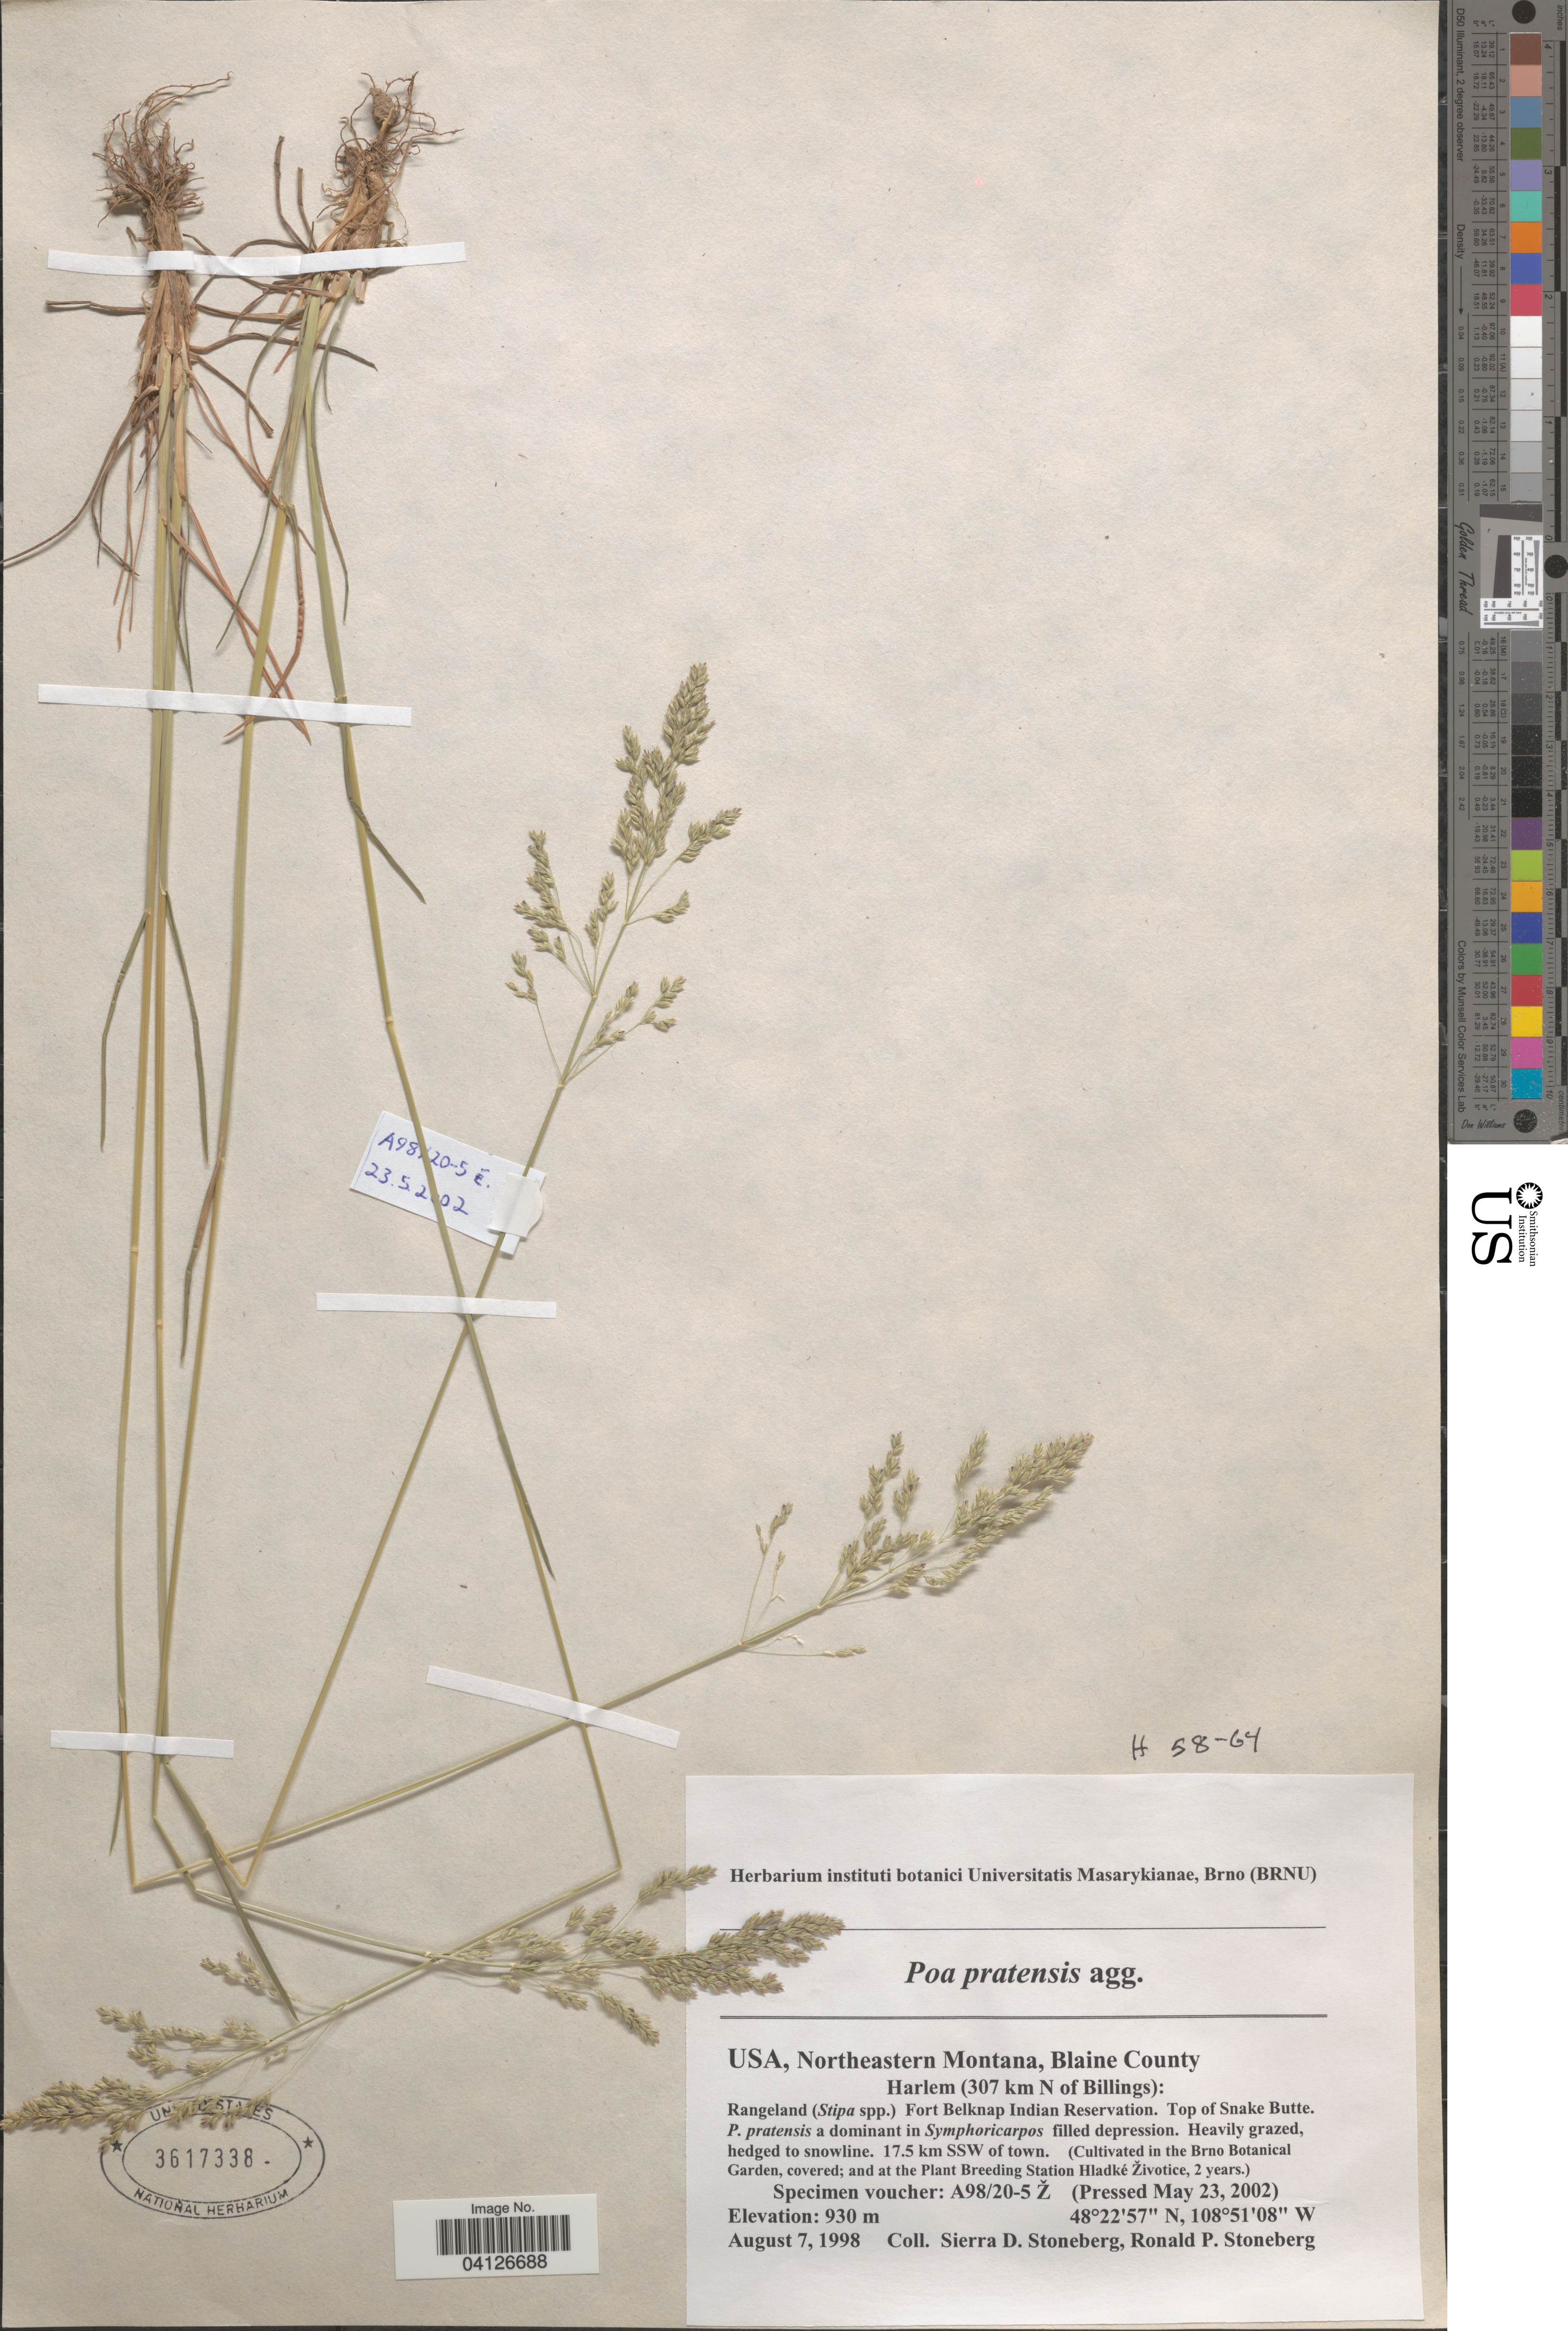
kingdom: Plantae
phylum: Tracheophyta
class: Liliopsida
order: Poales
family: Poaceae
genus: Poa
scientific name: Poa pratensis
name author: L.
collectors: Ex herb. instituti botanici Universitatis Masarykianae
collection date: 2002-05-23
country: Czechia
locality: (Cultivated in the Brno Botanical Garden, covered; and at the Plant Breeding Station Hladké Životice, 2 years.).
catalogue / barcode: US 3617338